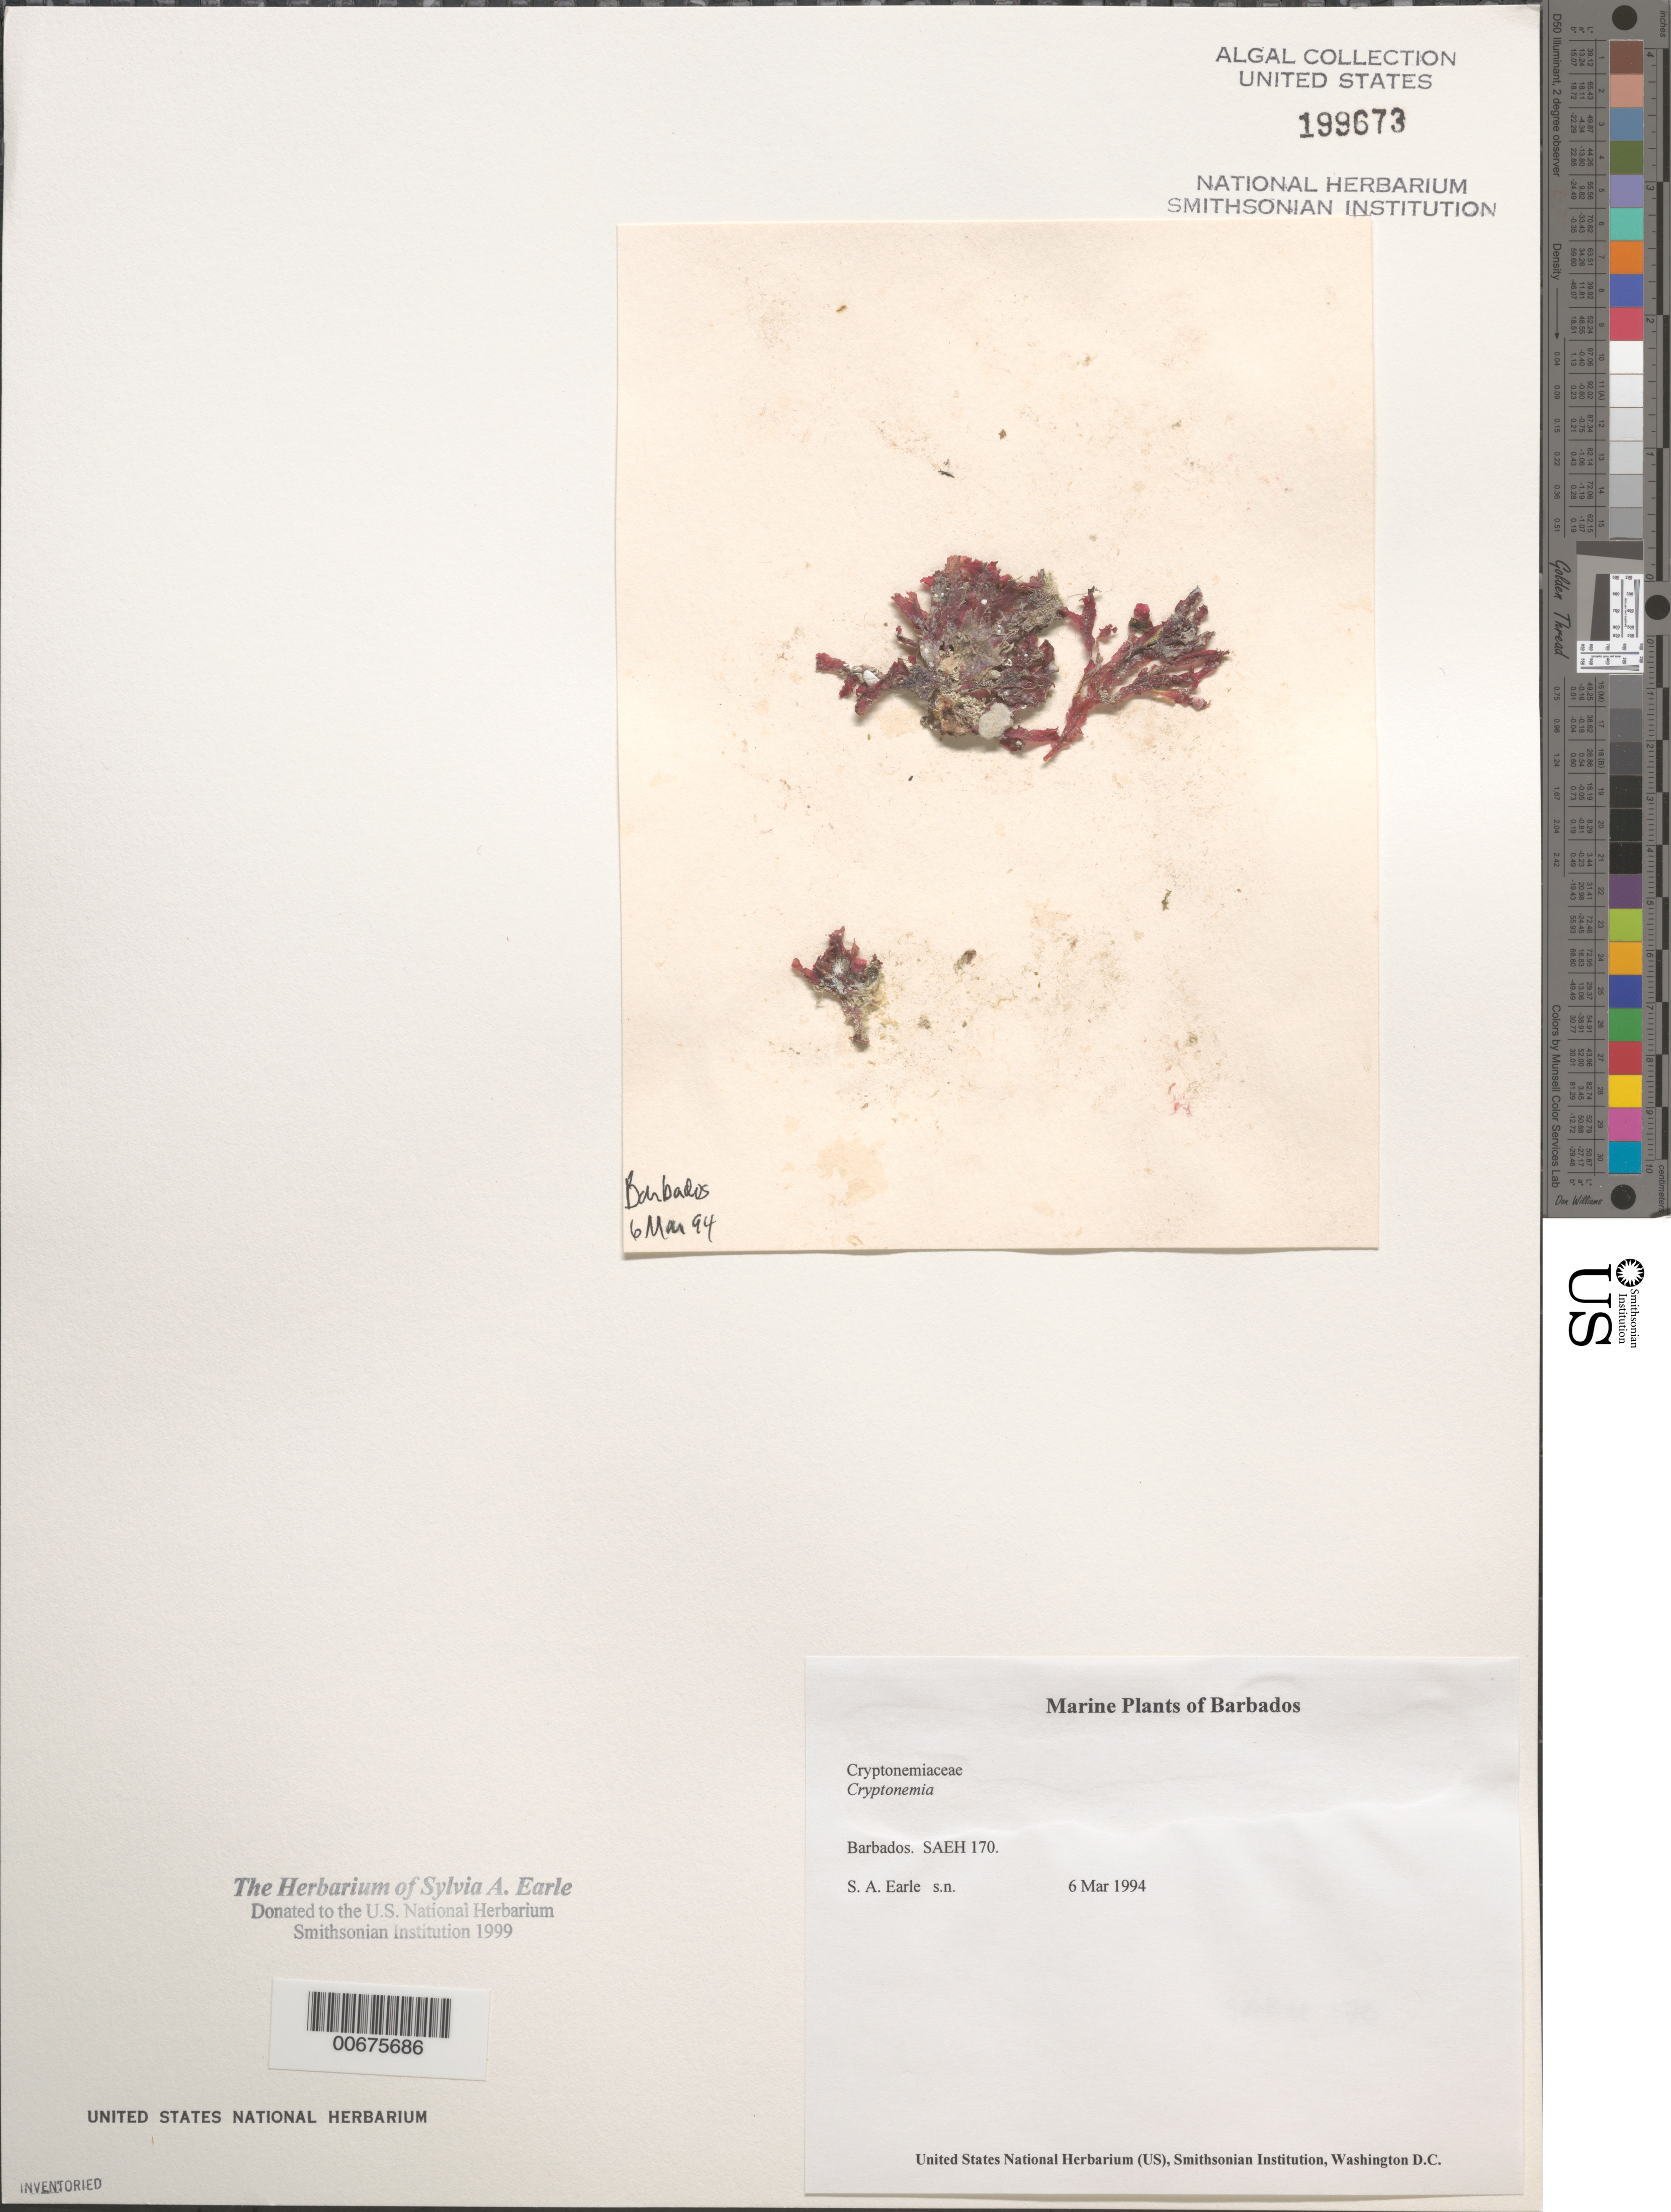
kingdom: Plantae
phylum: Rhodophyta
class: Florideophyceae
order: Halymeniales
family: Halymeniaceae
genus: Cryptonemia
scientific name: Cryptonemia sp.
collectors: S. A. Earle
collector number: Saeh 170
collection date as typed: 06 Mar 1994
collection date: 1994-03-06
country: Barbados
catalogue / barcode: US 199673